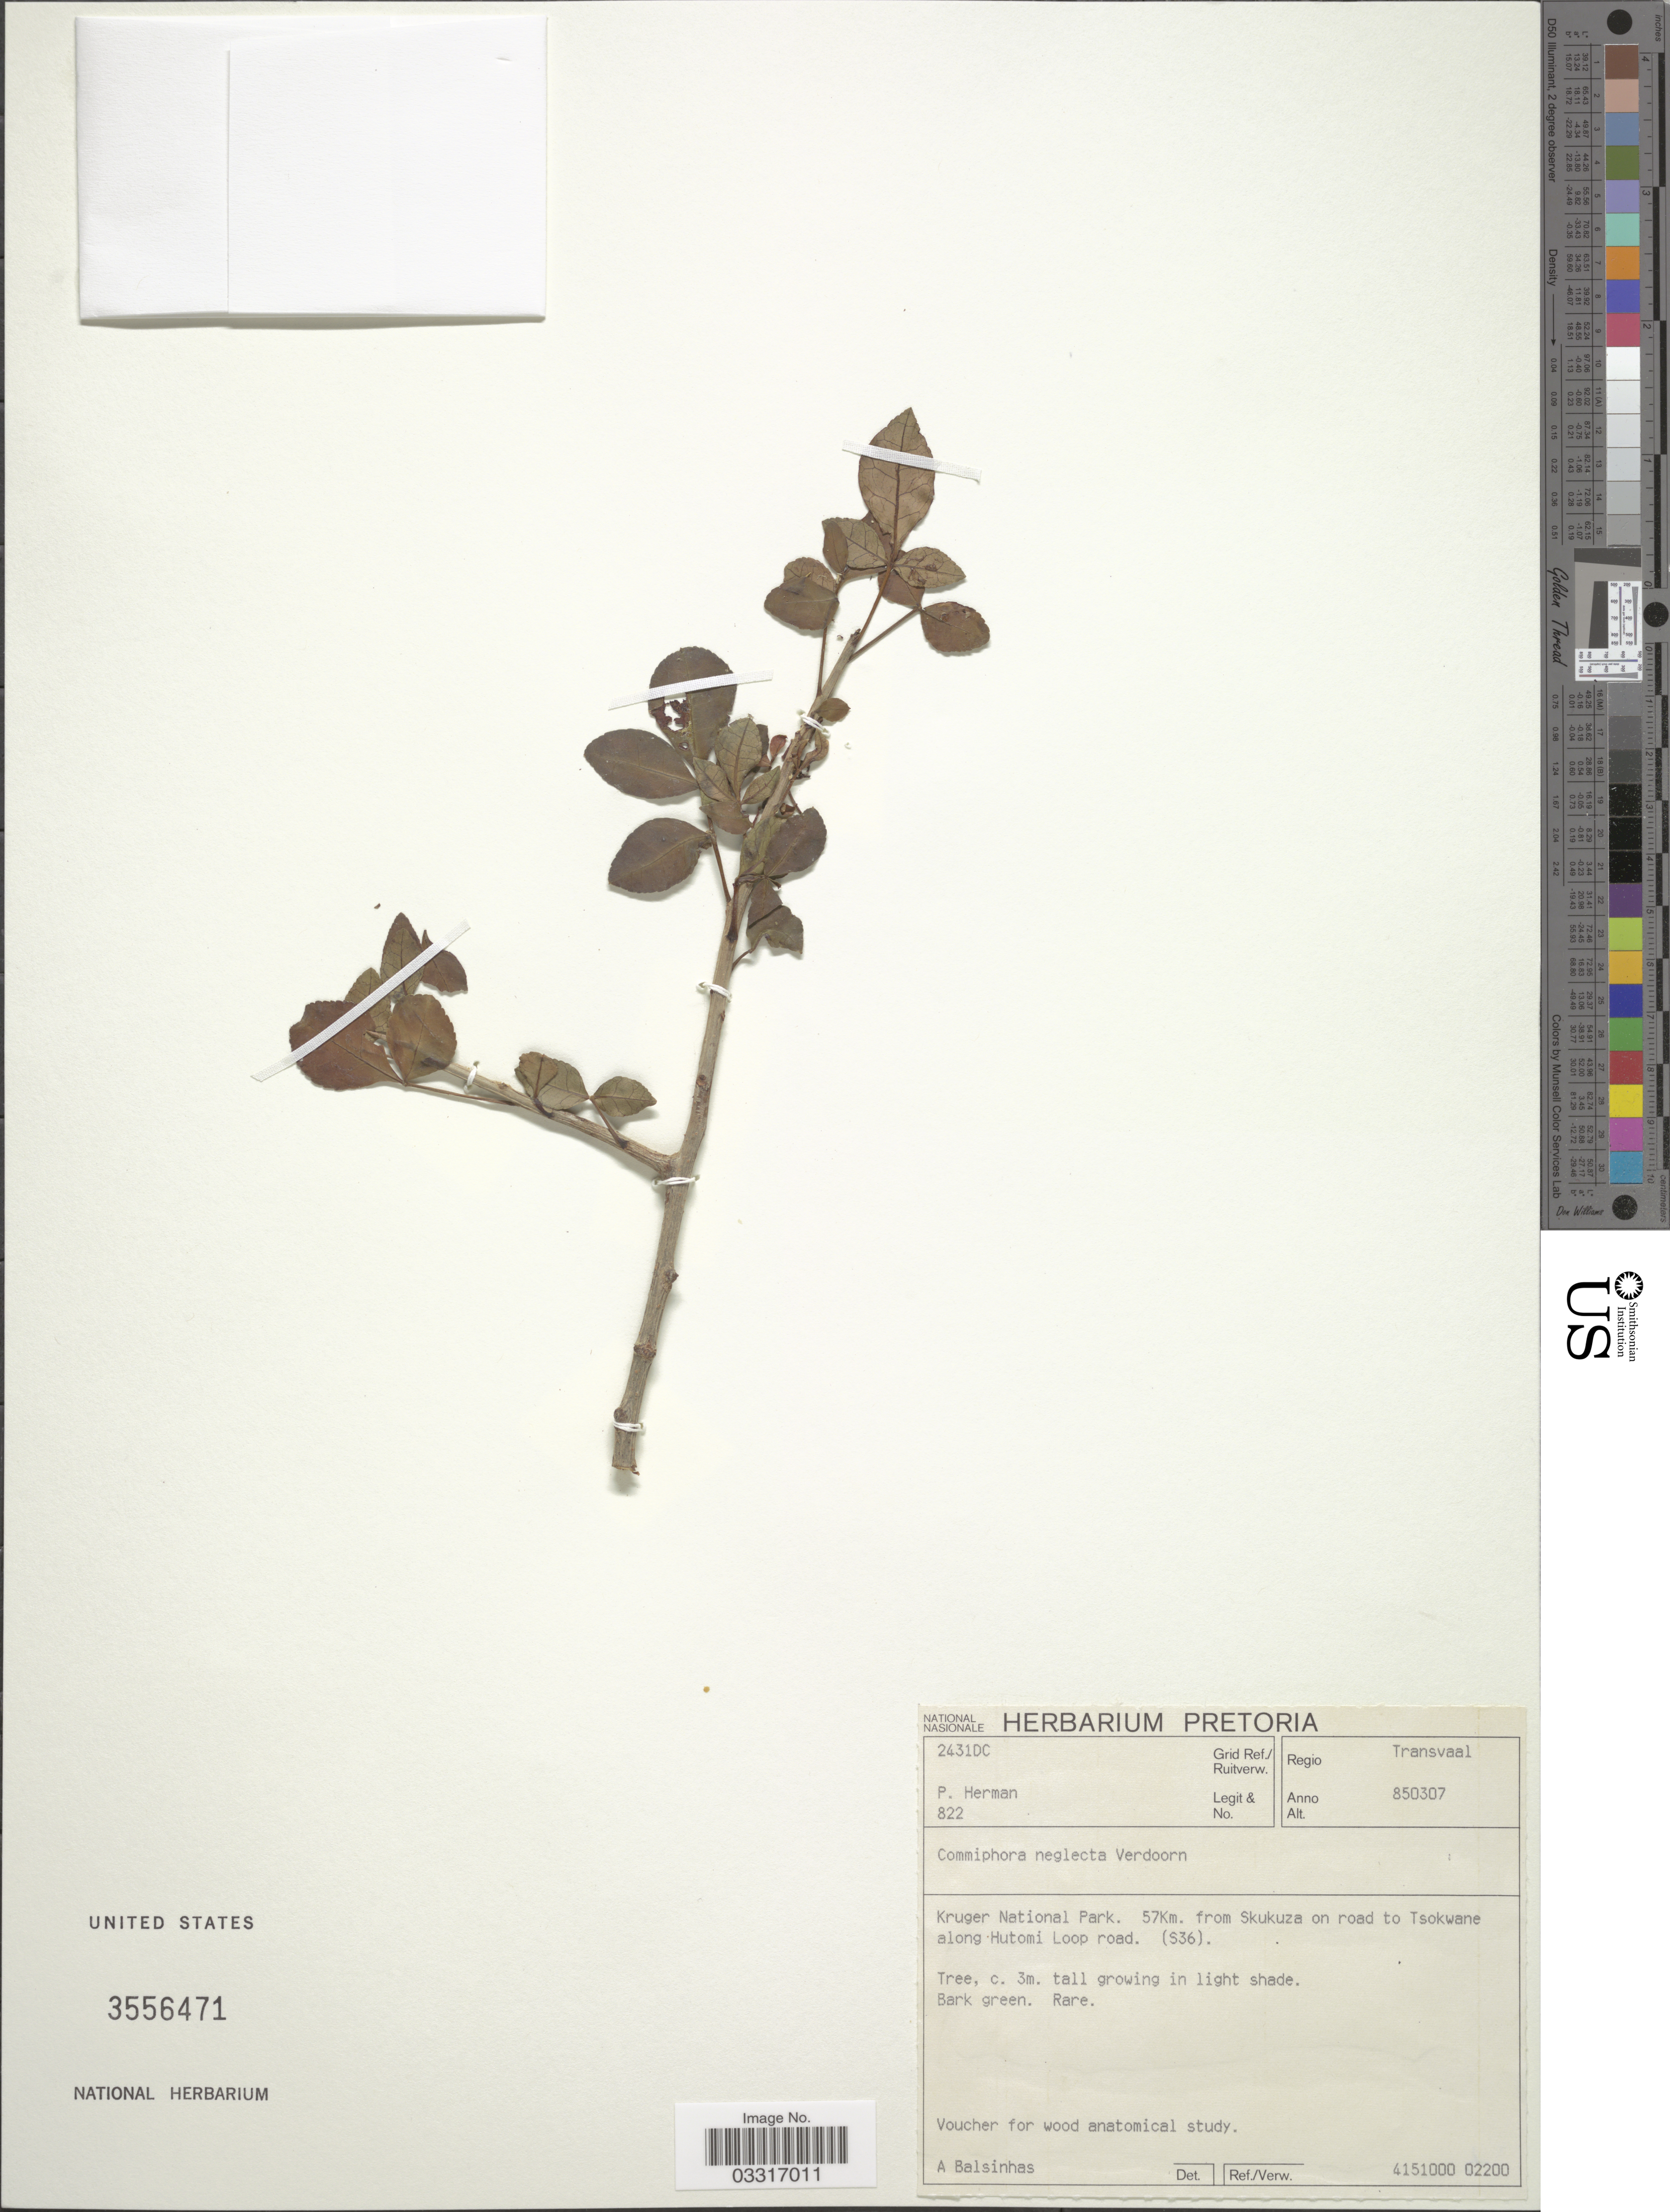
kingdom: Plantae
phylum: Tracheophyta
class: Magnoliopsida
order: Sapindales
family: Burseraceae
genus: Commiphora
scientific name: Commiphora neglecta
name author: Verdc.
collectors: P. Herman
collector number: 2431DC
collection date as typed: Transcribed d/m/y: 7/3/85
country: South Africa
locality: Regio Transvaal. Kruger National Park. 57Km. from Skukuza on road to Tsokwane along Hutomi Loop road. (S36).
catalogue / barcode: US 3556471